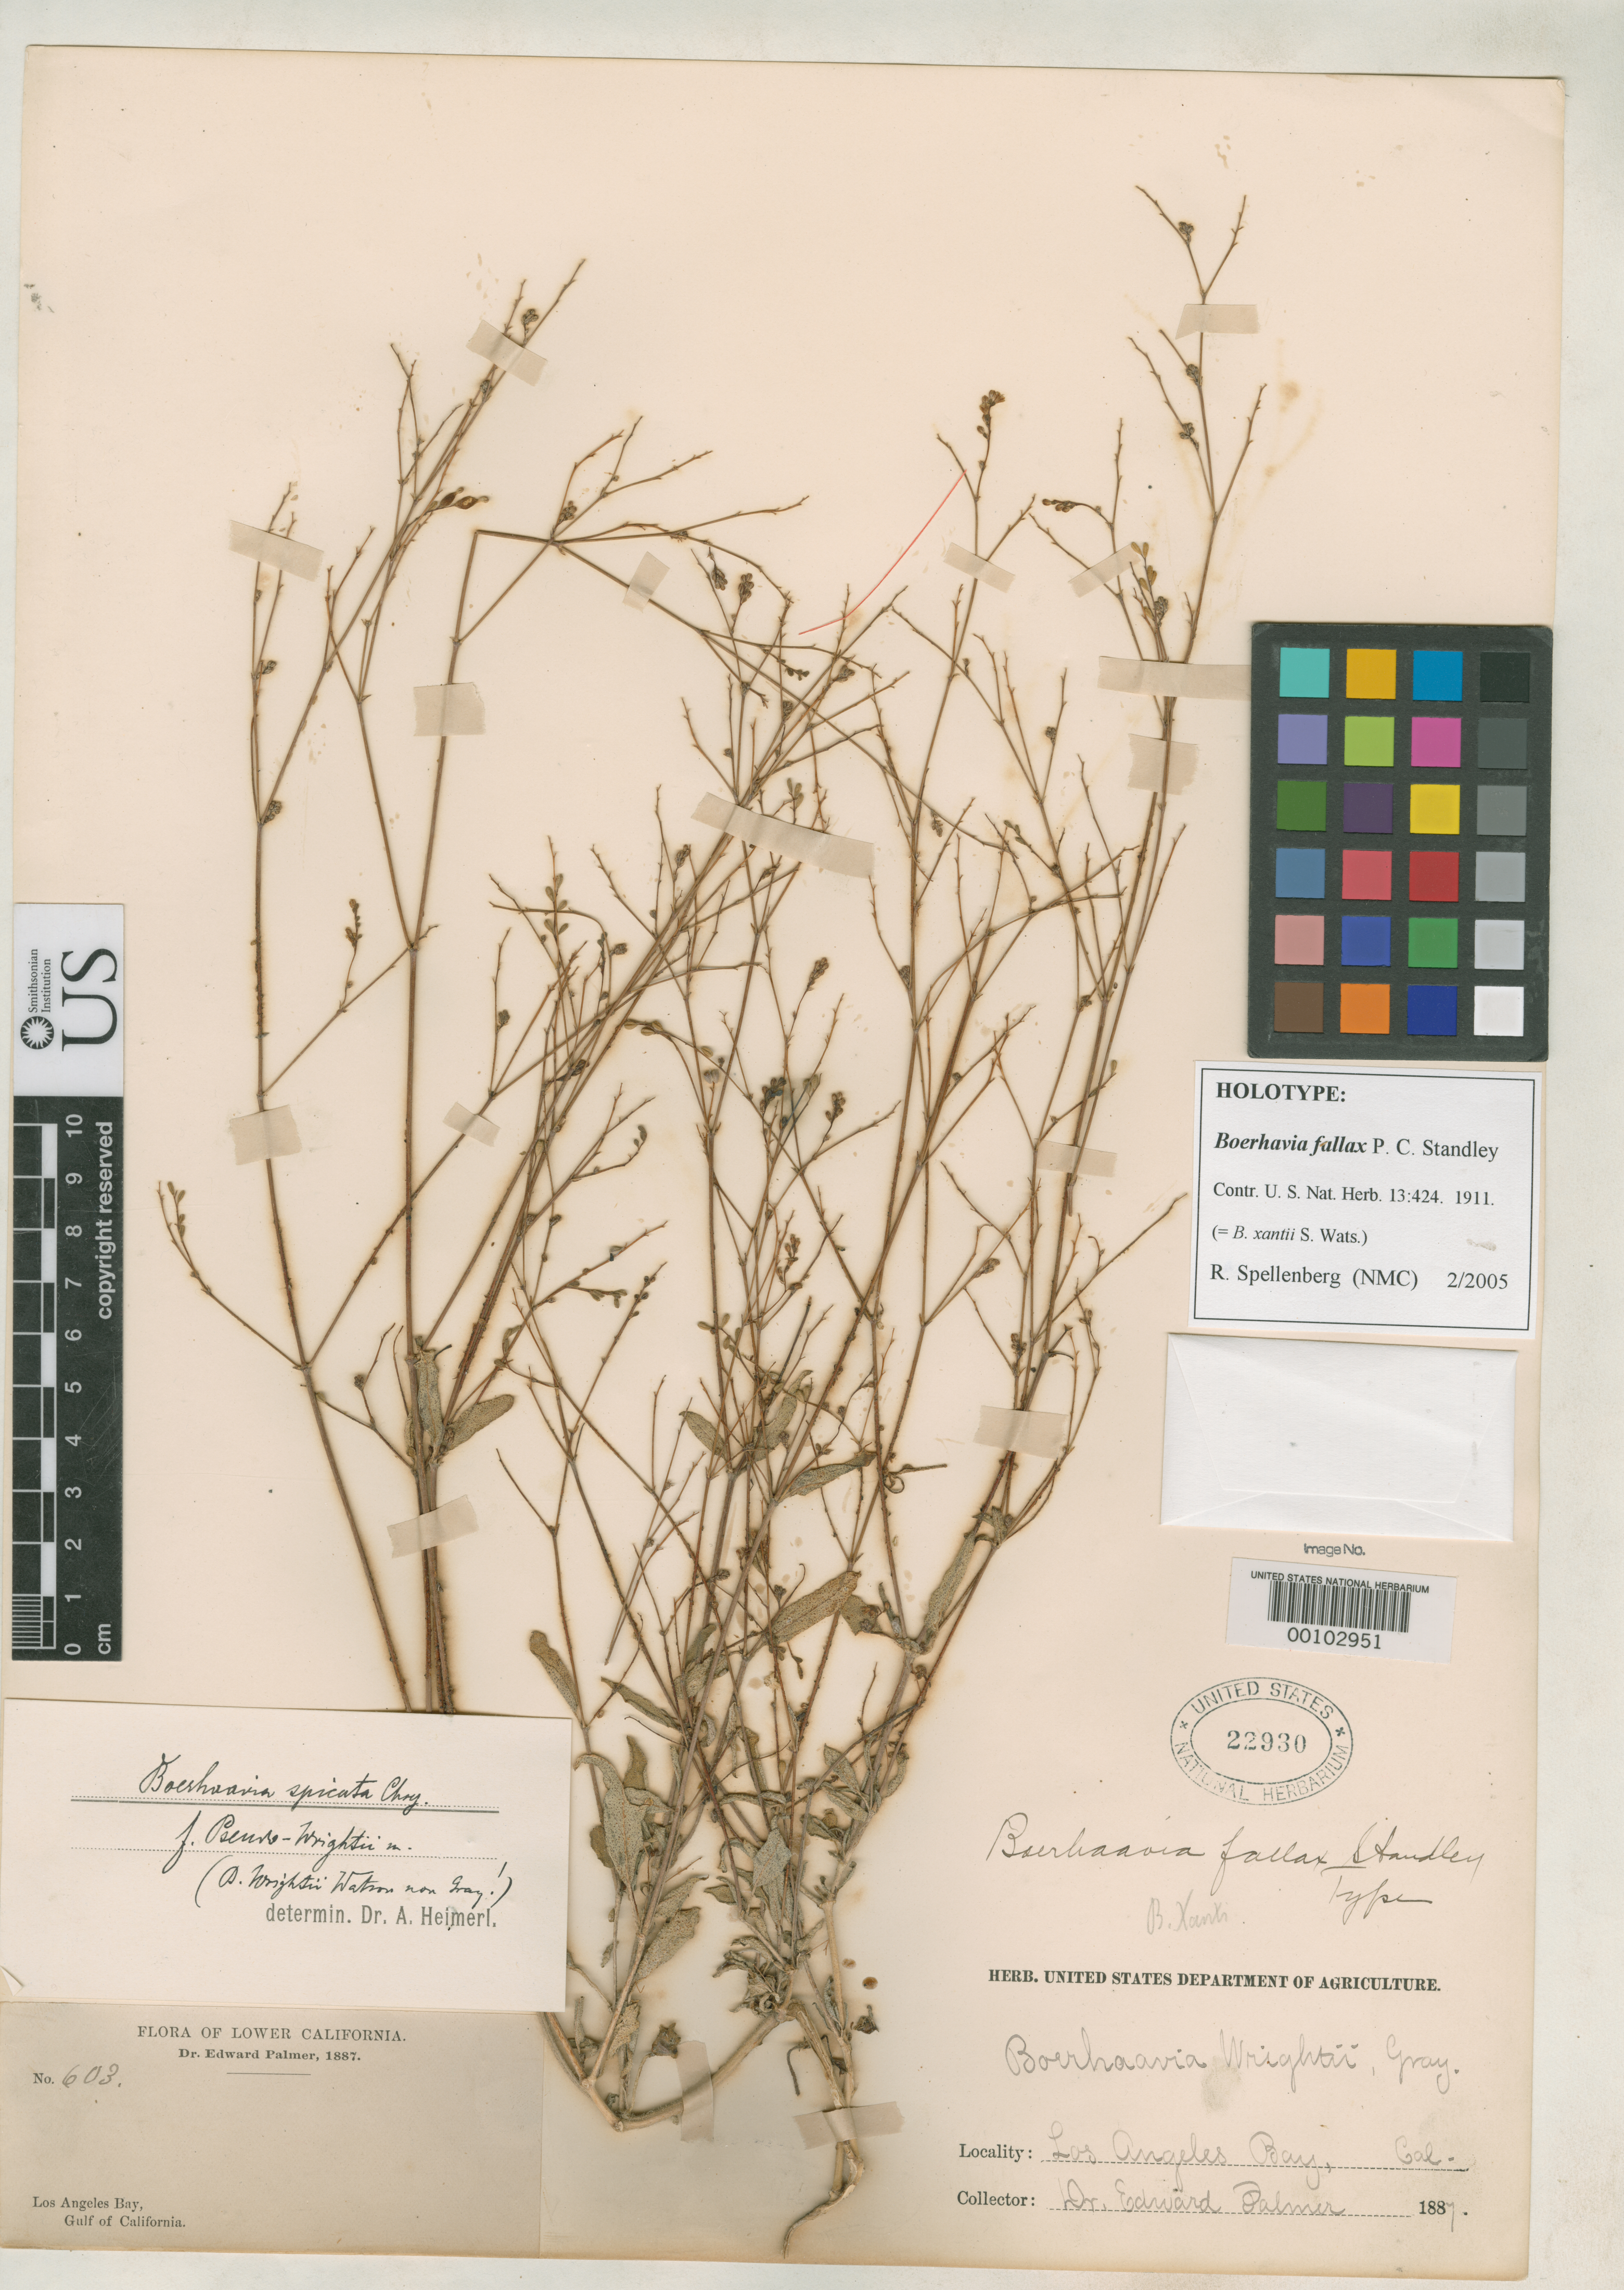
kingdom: Plantae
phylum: Tracheophyta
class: Magnoliopsida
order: Caryophyllales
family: Nyctaginaceae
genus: Boerhavia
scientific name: Boerhavia fallax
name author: Standl.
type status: Holotype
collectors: E. Palmer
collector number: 603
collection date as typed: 1887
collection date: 1887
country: Mexico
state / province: Baja California Norte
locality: Los Angeles Bay, Gulf of California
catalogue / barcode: US 22930